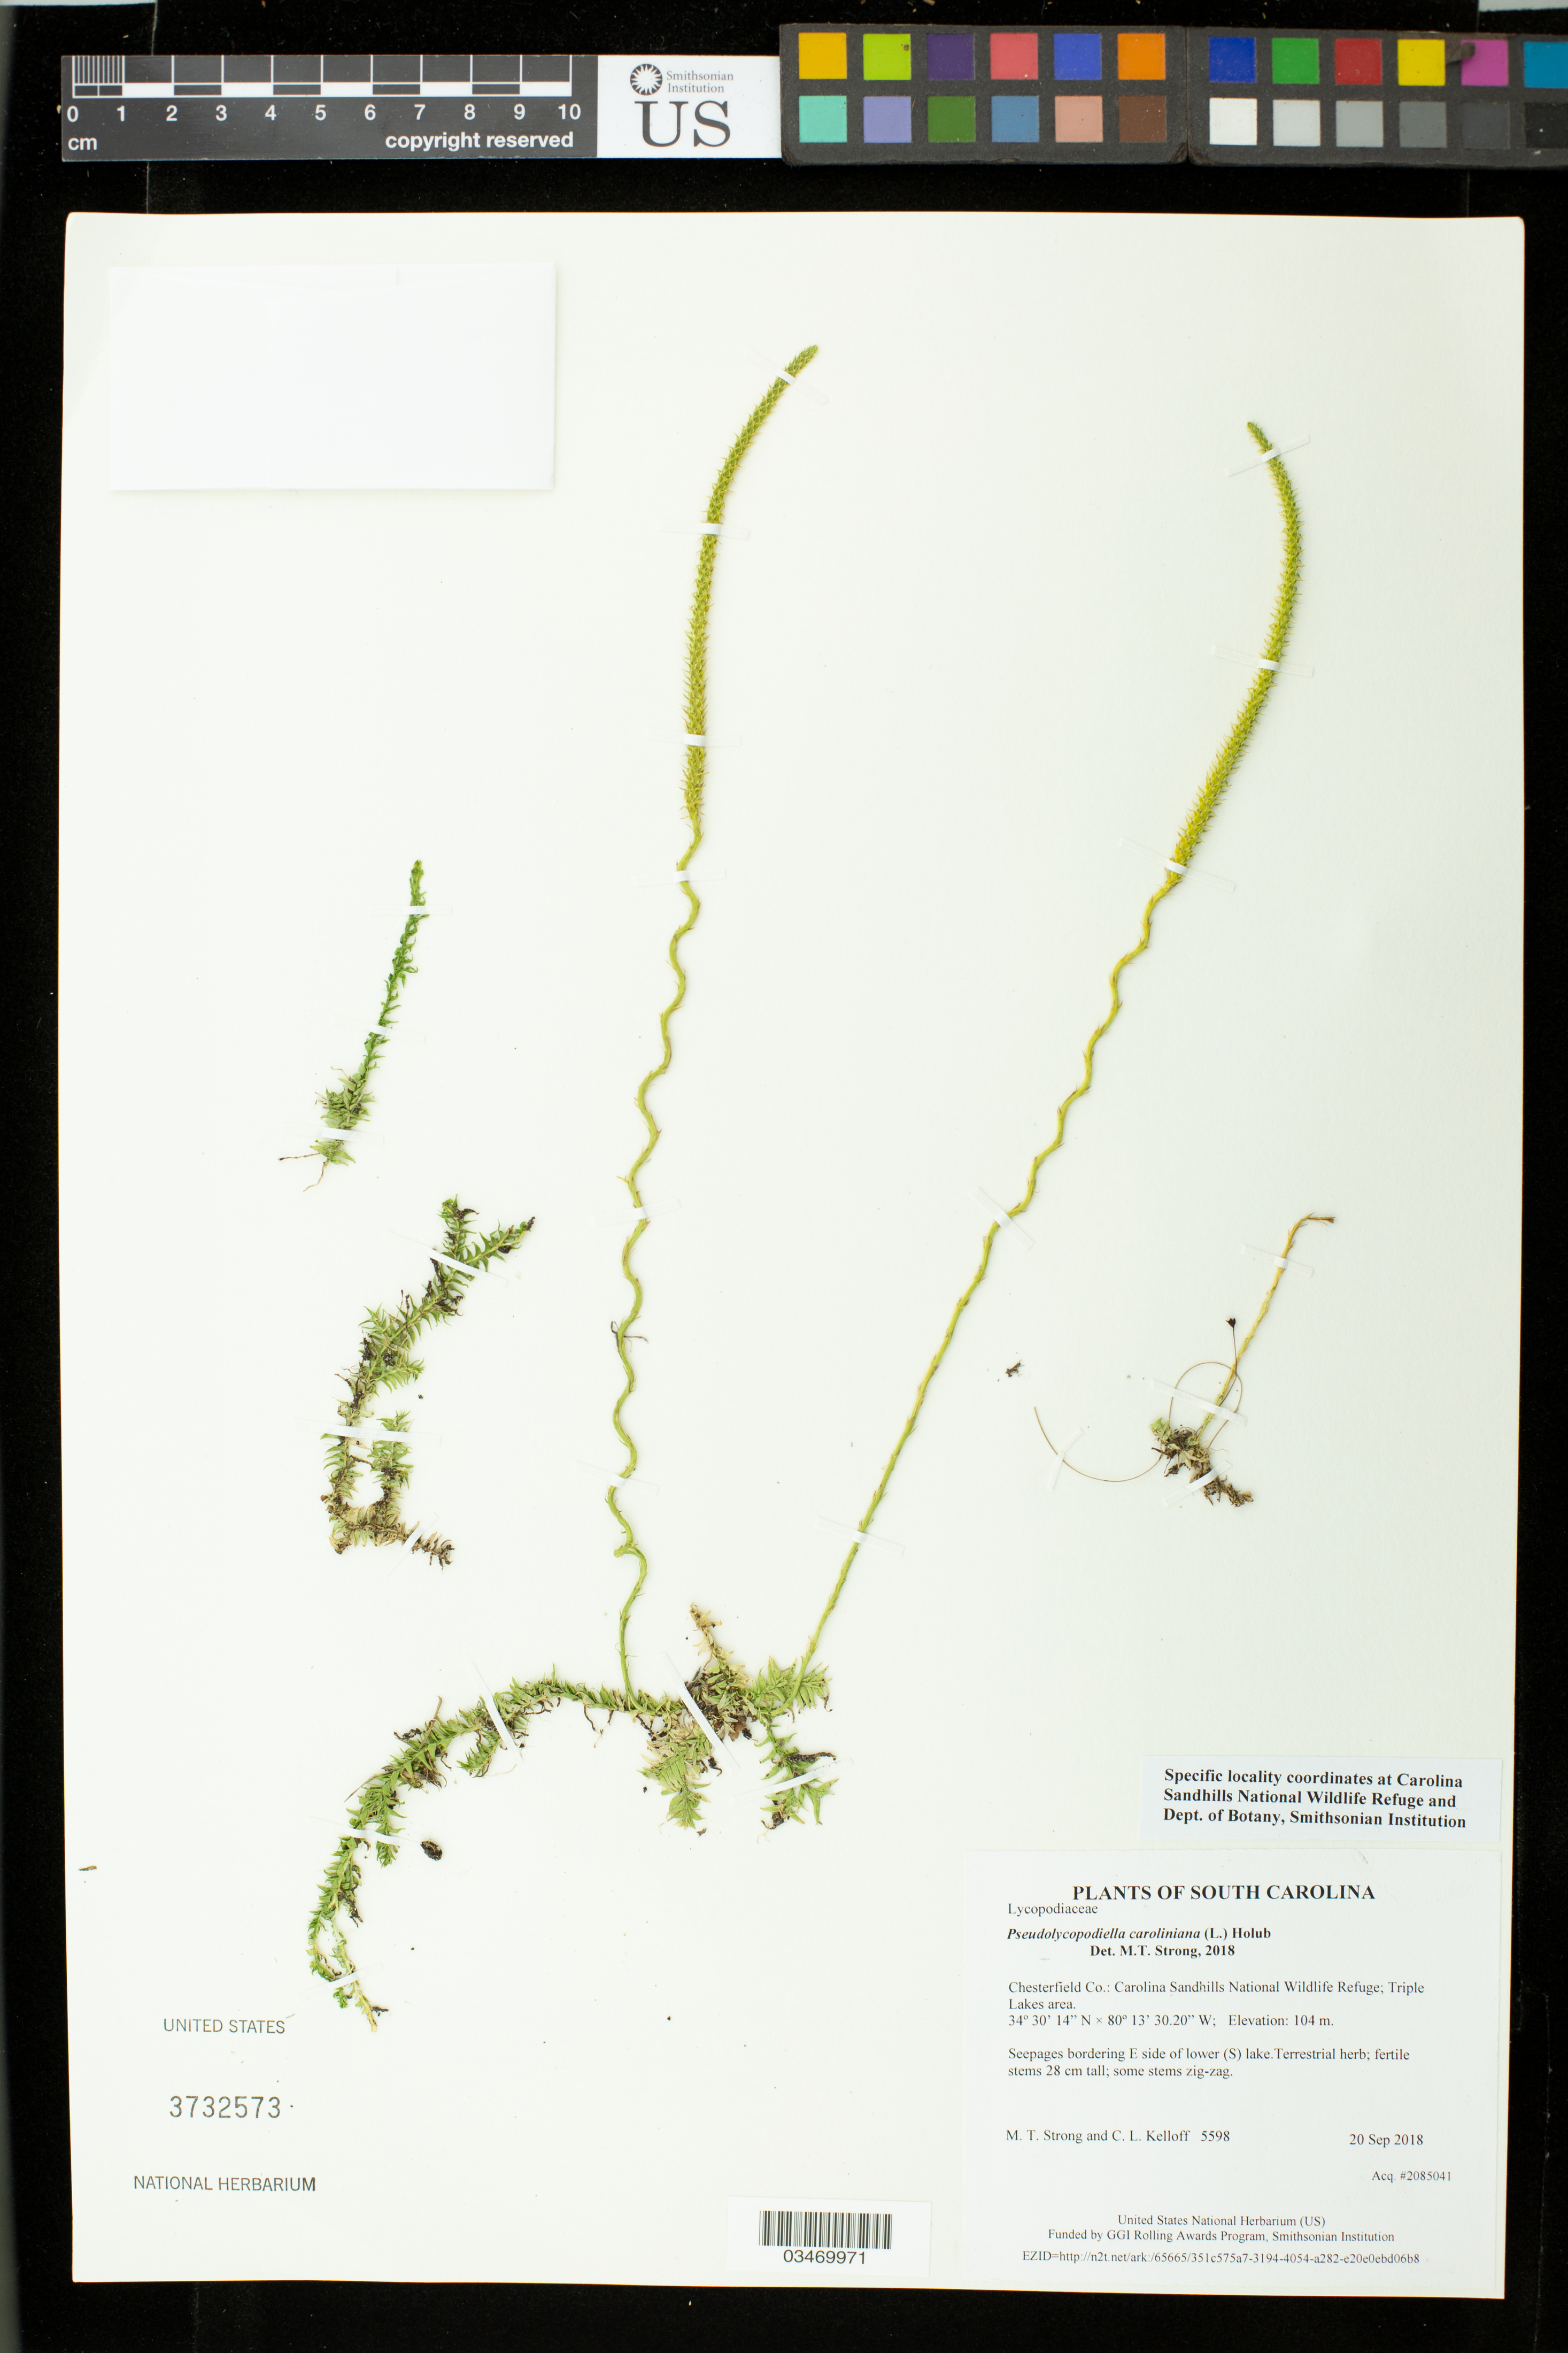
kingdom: Plantae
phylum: Tracheophyta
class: Lycopodiopsida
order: Lycopodiales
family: Lycopodiaceae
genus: Pseudolycopodiella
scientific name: Pseudolycopodiella caroliniana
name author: (L.) Holub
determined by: Strong, M. T., (US), Smithsonian Institution - National Museum of Natural History (UNITED STATES)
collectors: M. T. Strong & C. L. Kelloff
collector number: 5598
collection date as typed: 20 Sep 2018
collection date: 2018-09-20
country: United States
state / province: South Carolina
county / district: Chesterfield Co.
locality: Carolina Sandhills National Wildlife Refuge; Triple Lakes area. Seepages bordering E side of lower (S) lake.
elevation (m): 104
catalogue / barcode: US 3732573